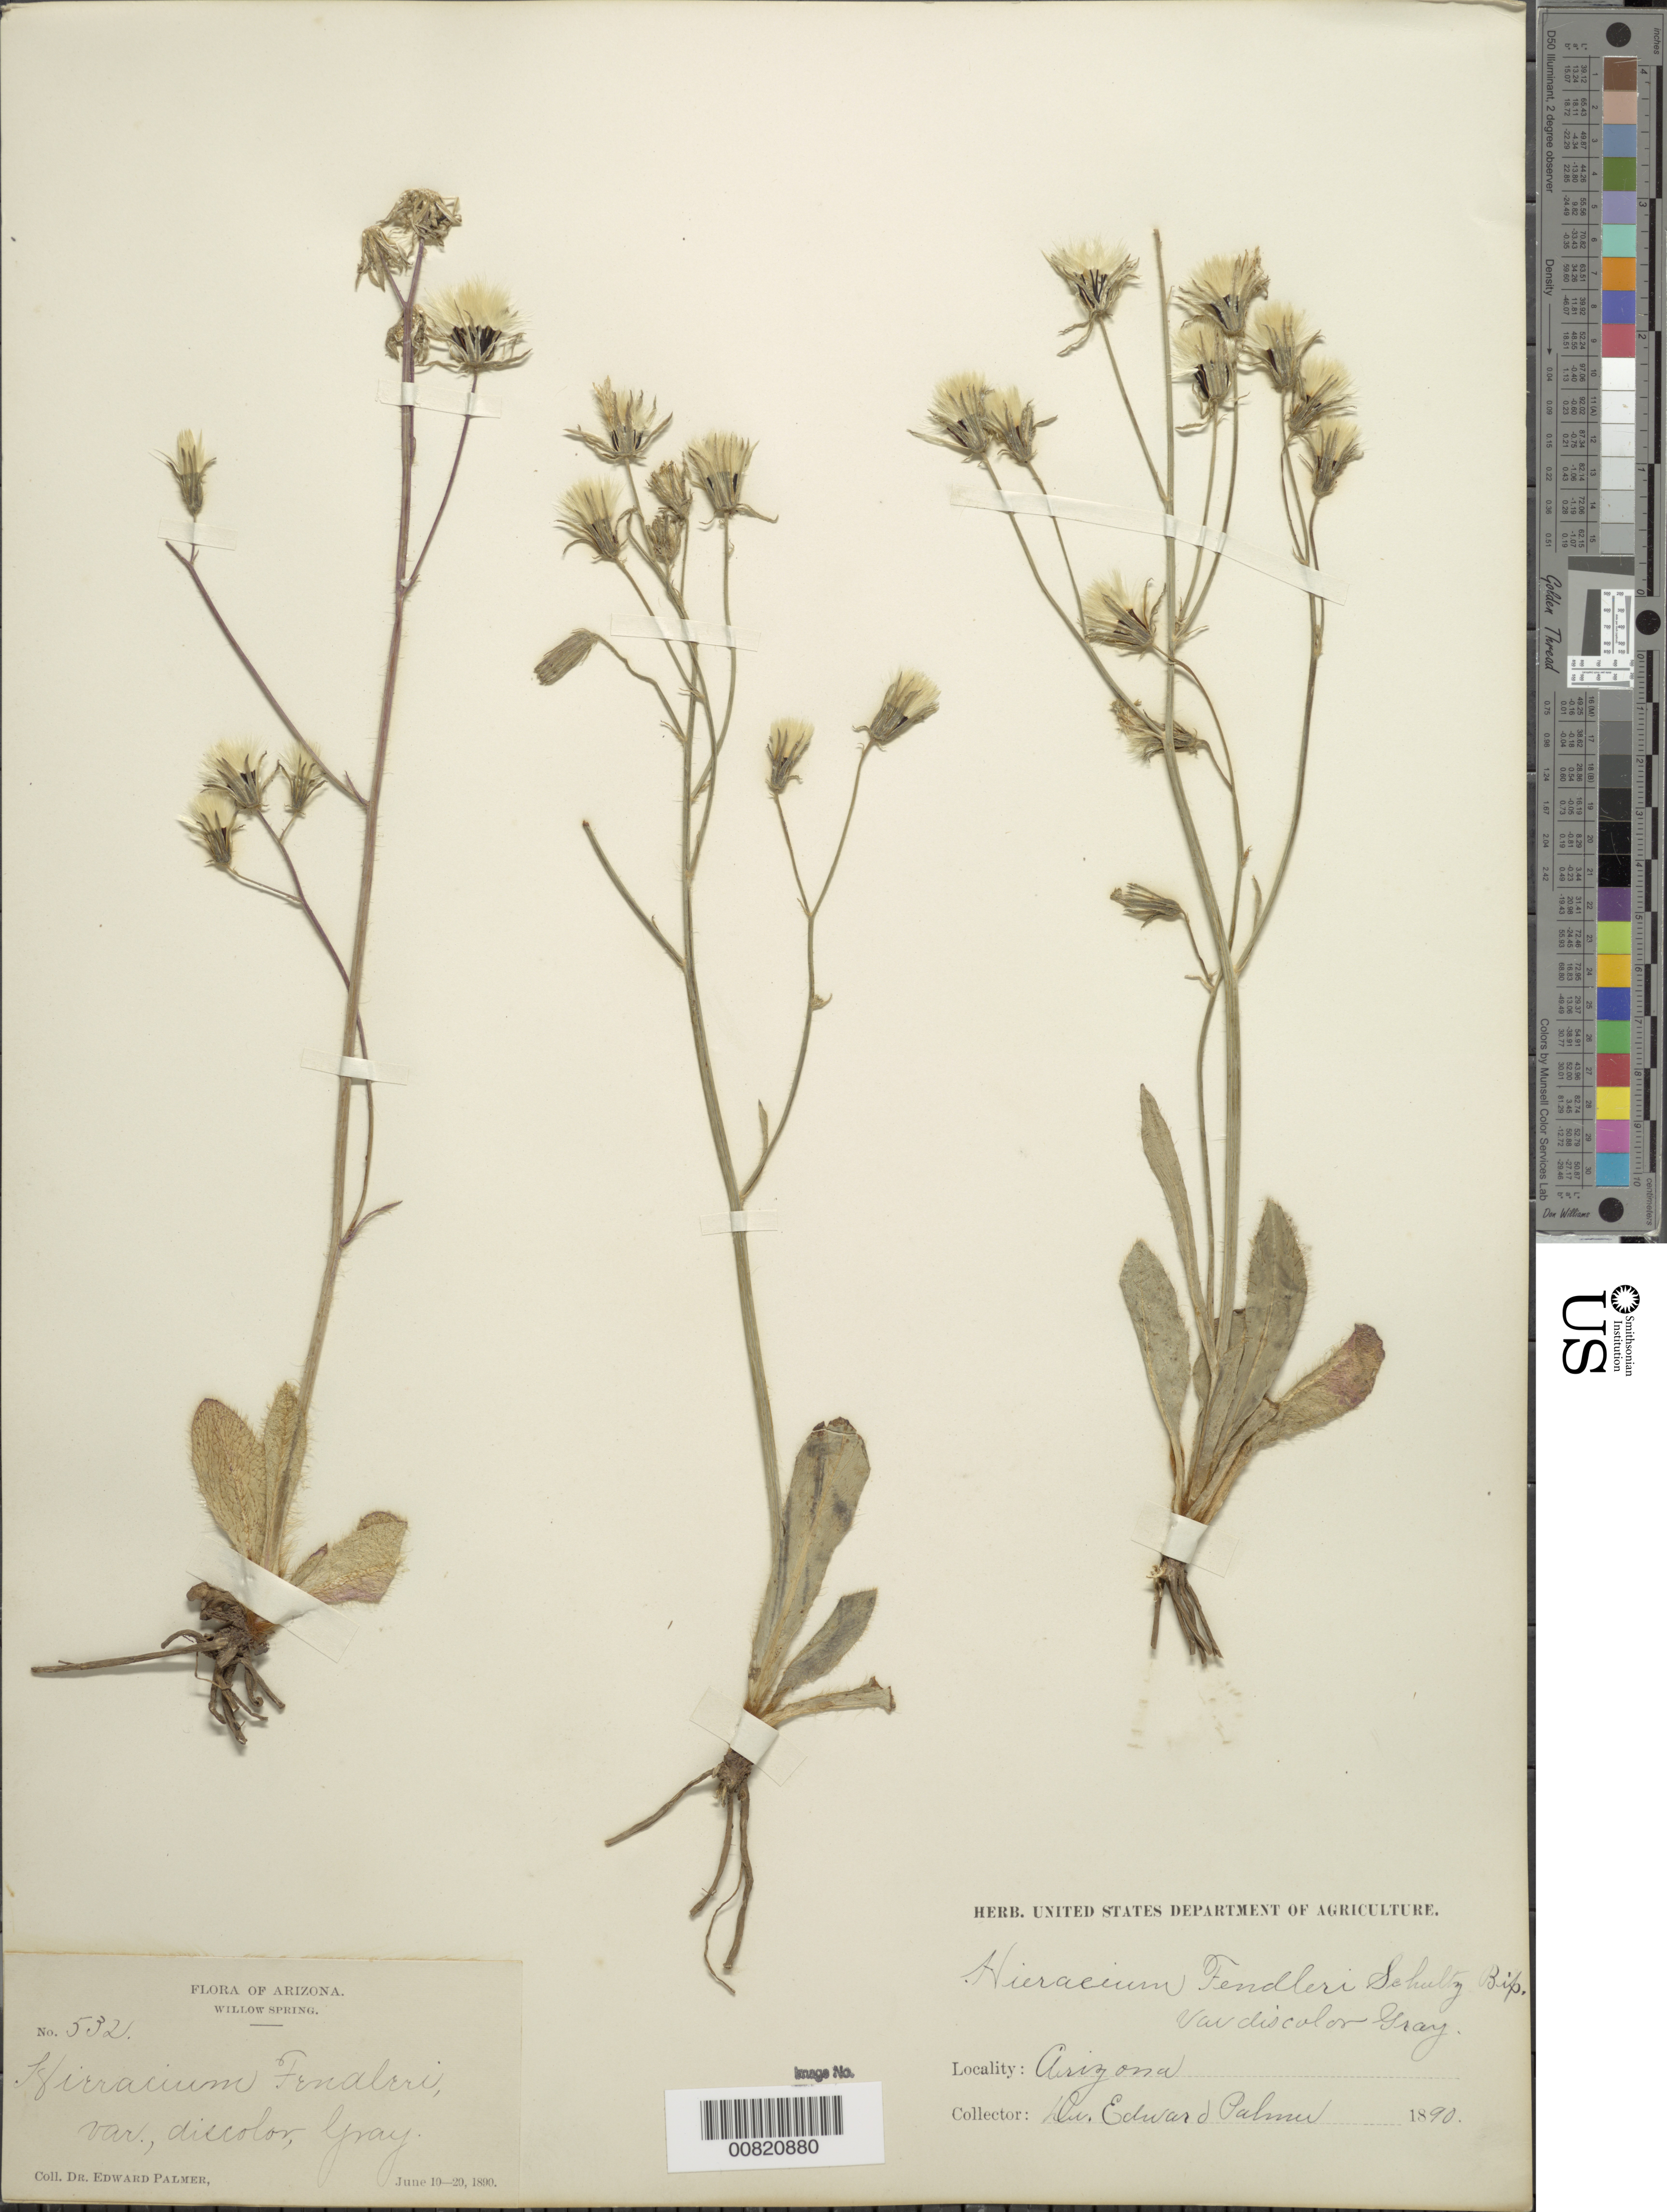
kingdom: Plantae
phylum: Tracheophyta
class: Magnoliopsida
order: Asterales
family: Asteraceae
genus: Hieracium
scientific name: Hieracium fendleri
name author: Sch. Bip.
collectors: E. Palmer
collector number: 532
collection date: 1890-06-19/1890-06-20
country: United States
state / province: Arizona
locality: Willow Spring